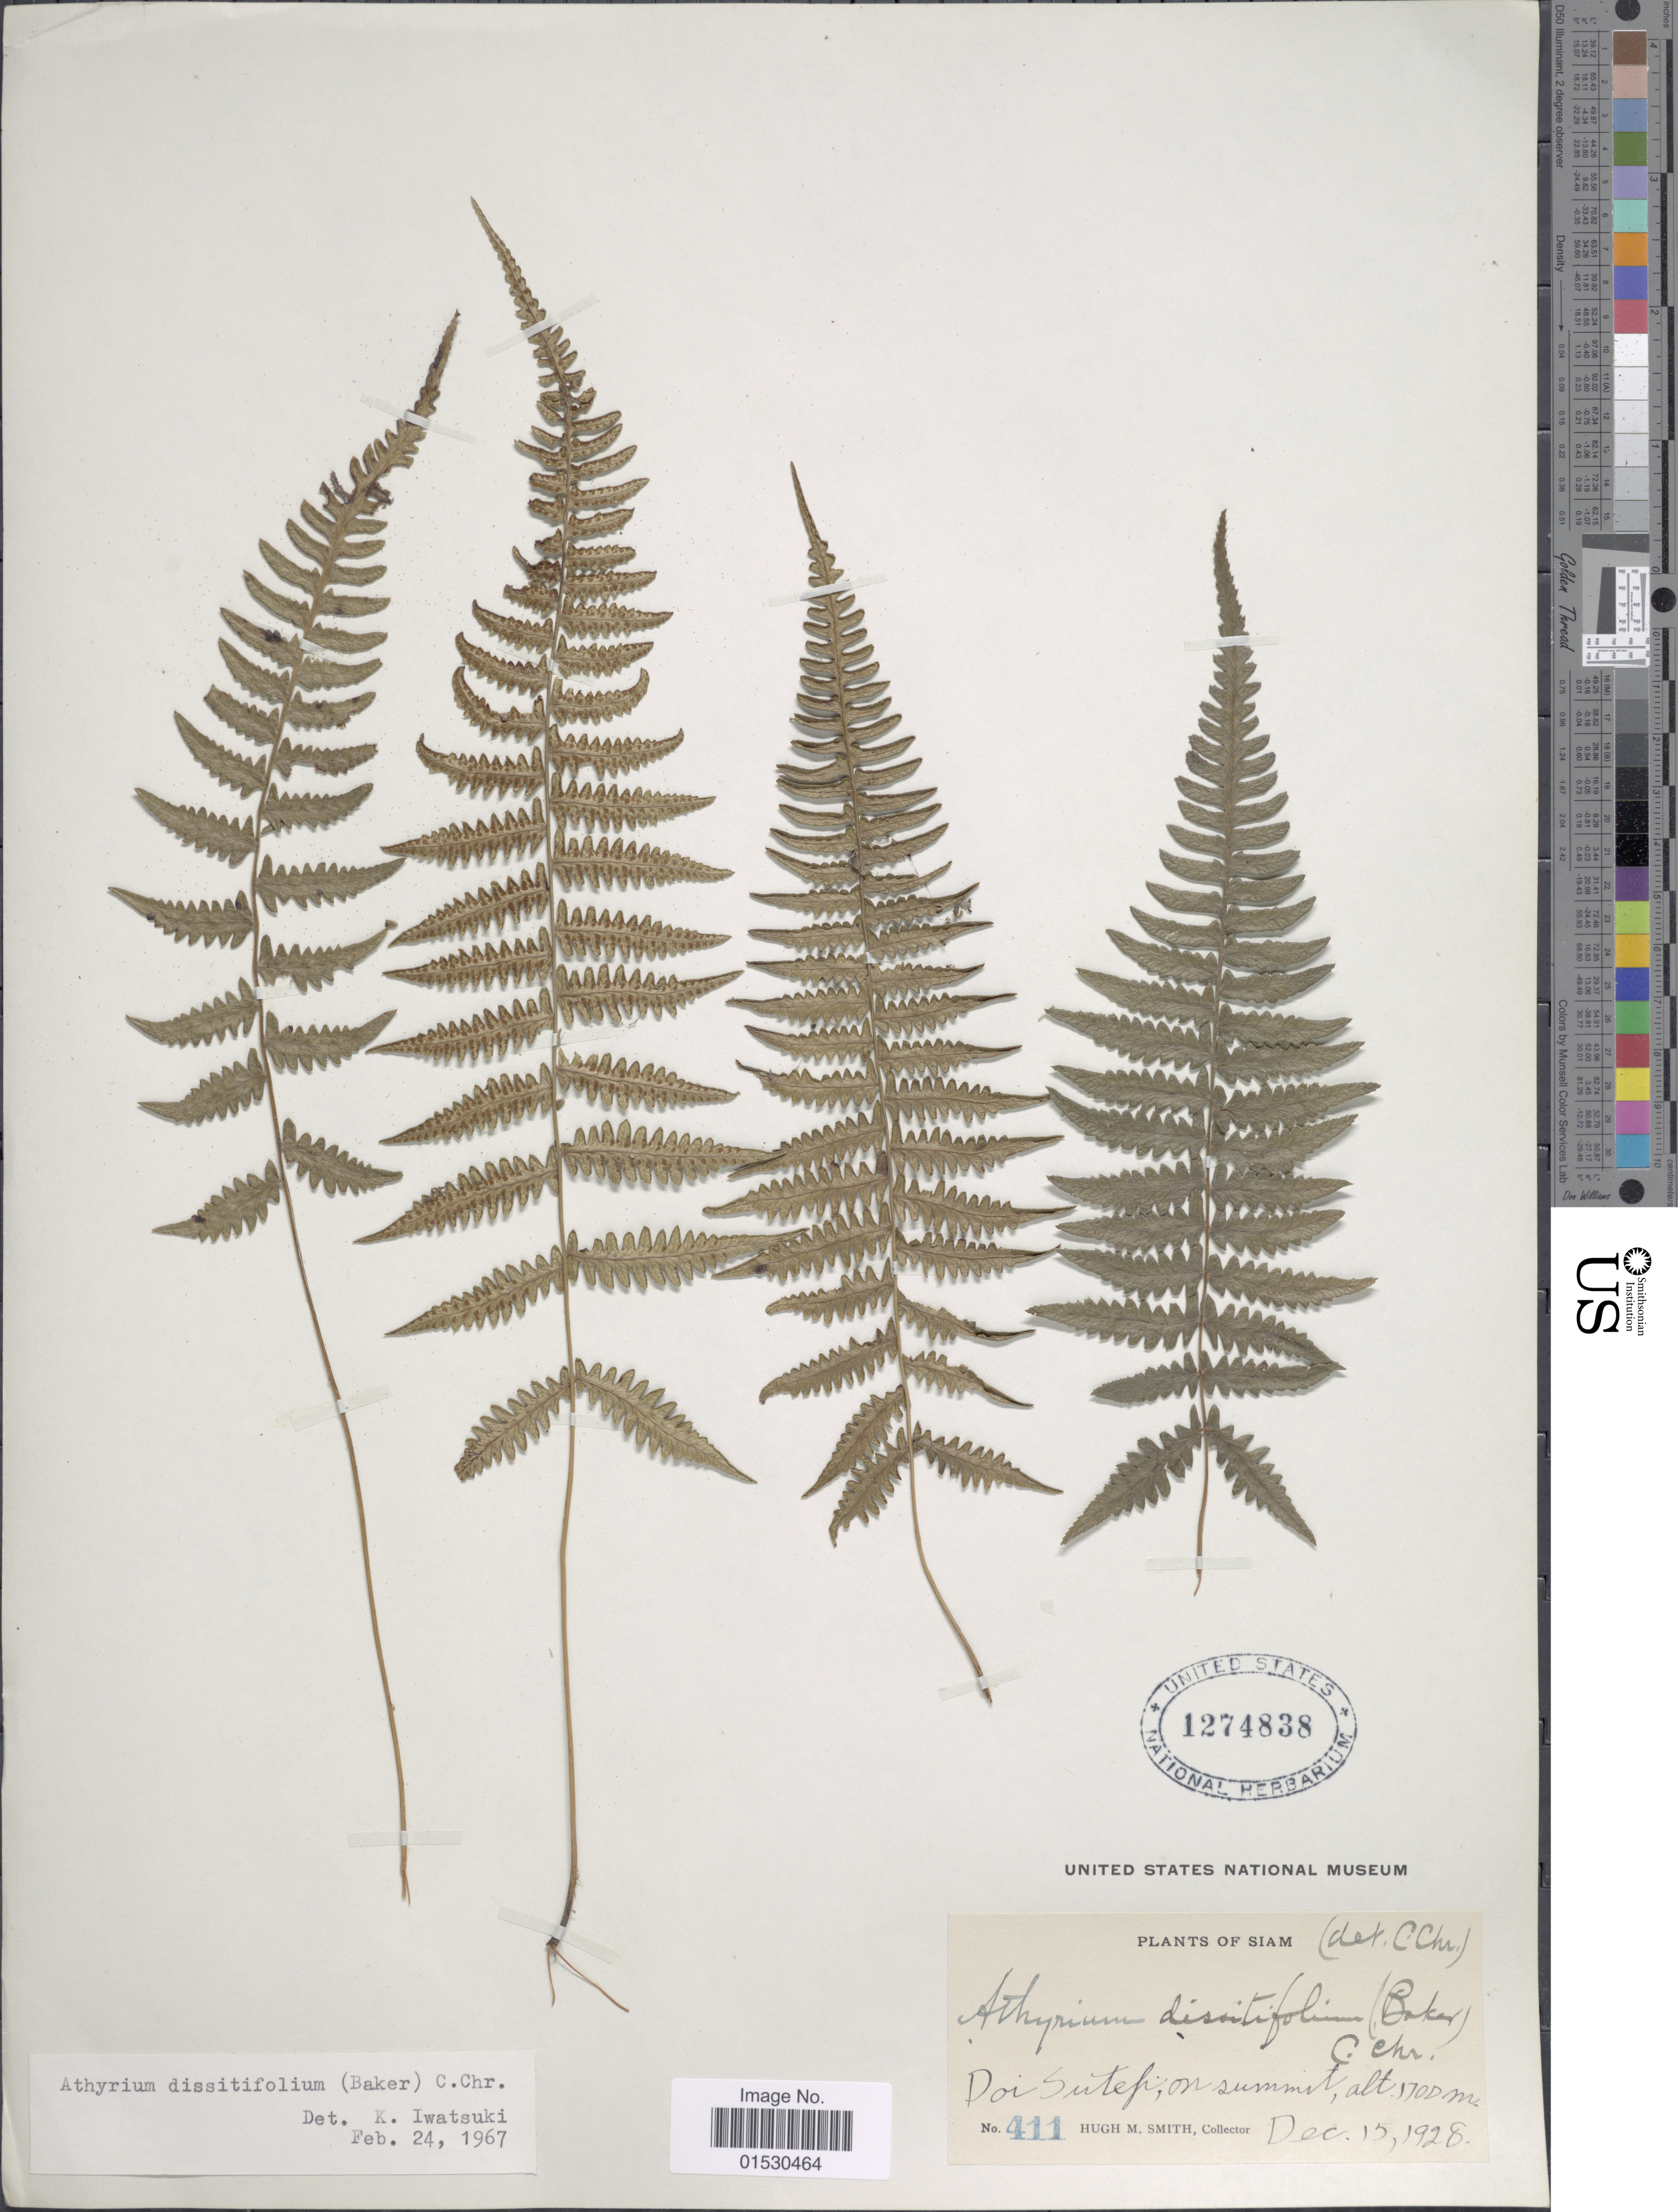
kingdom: Plantae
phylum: Tracheophyta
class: Polypodiopsida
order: Polypodiales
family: Athyriaceae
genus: Athyrium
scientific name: Athyrium dissitifolium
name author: (Baker) C. Chr.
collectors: H. M. Smith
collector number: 411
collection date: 1928-12-15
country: Thailand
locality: Doi Sutep, on summit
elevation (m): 1700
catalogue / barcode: US 1274838